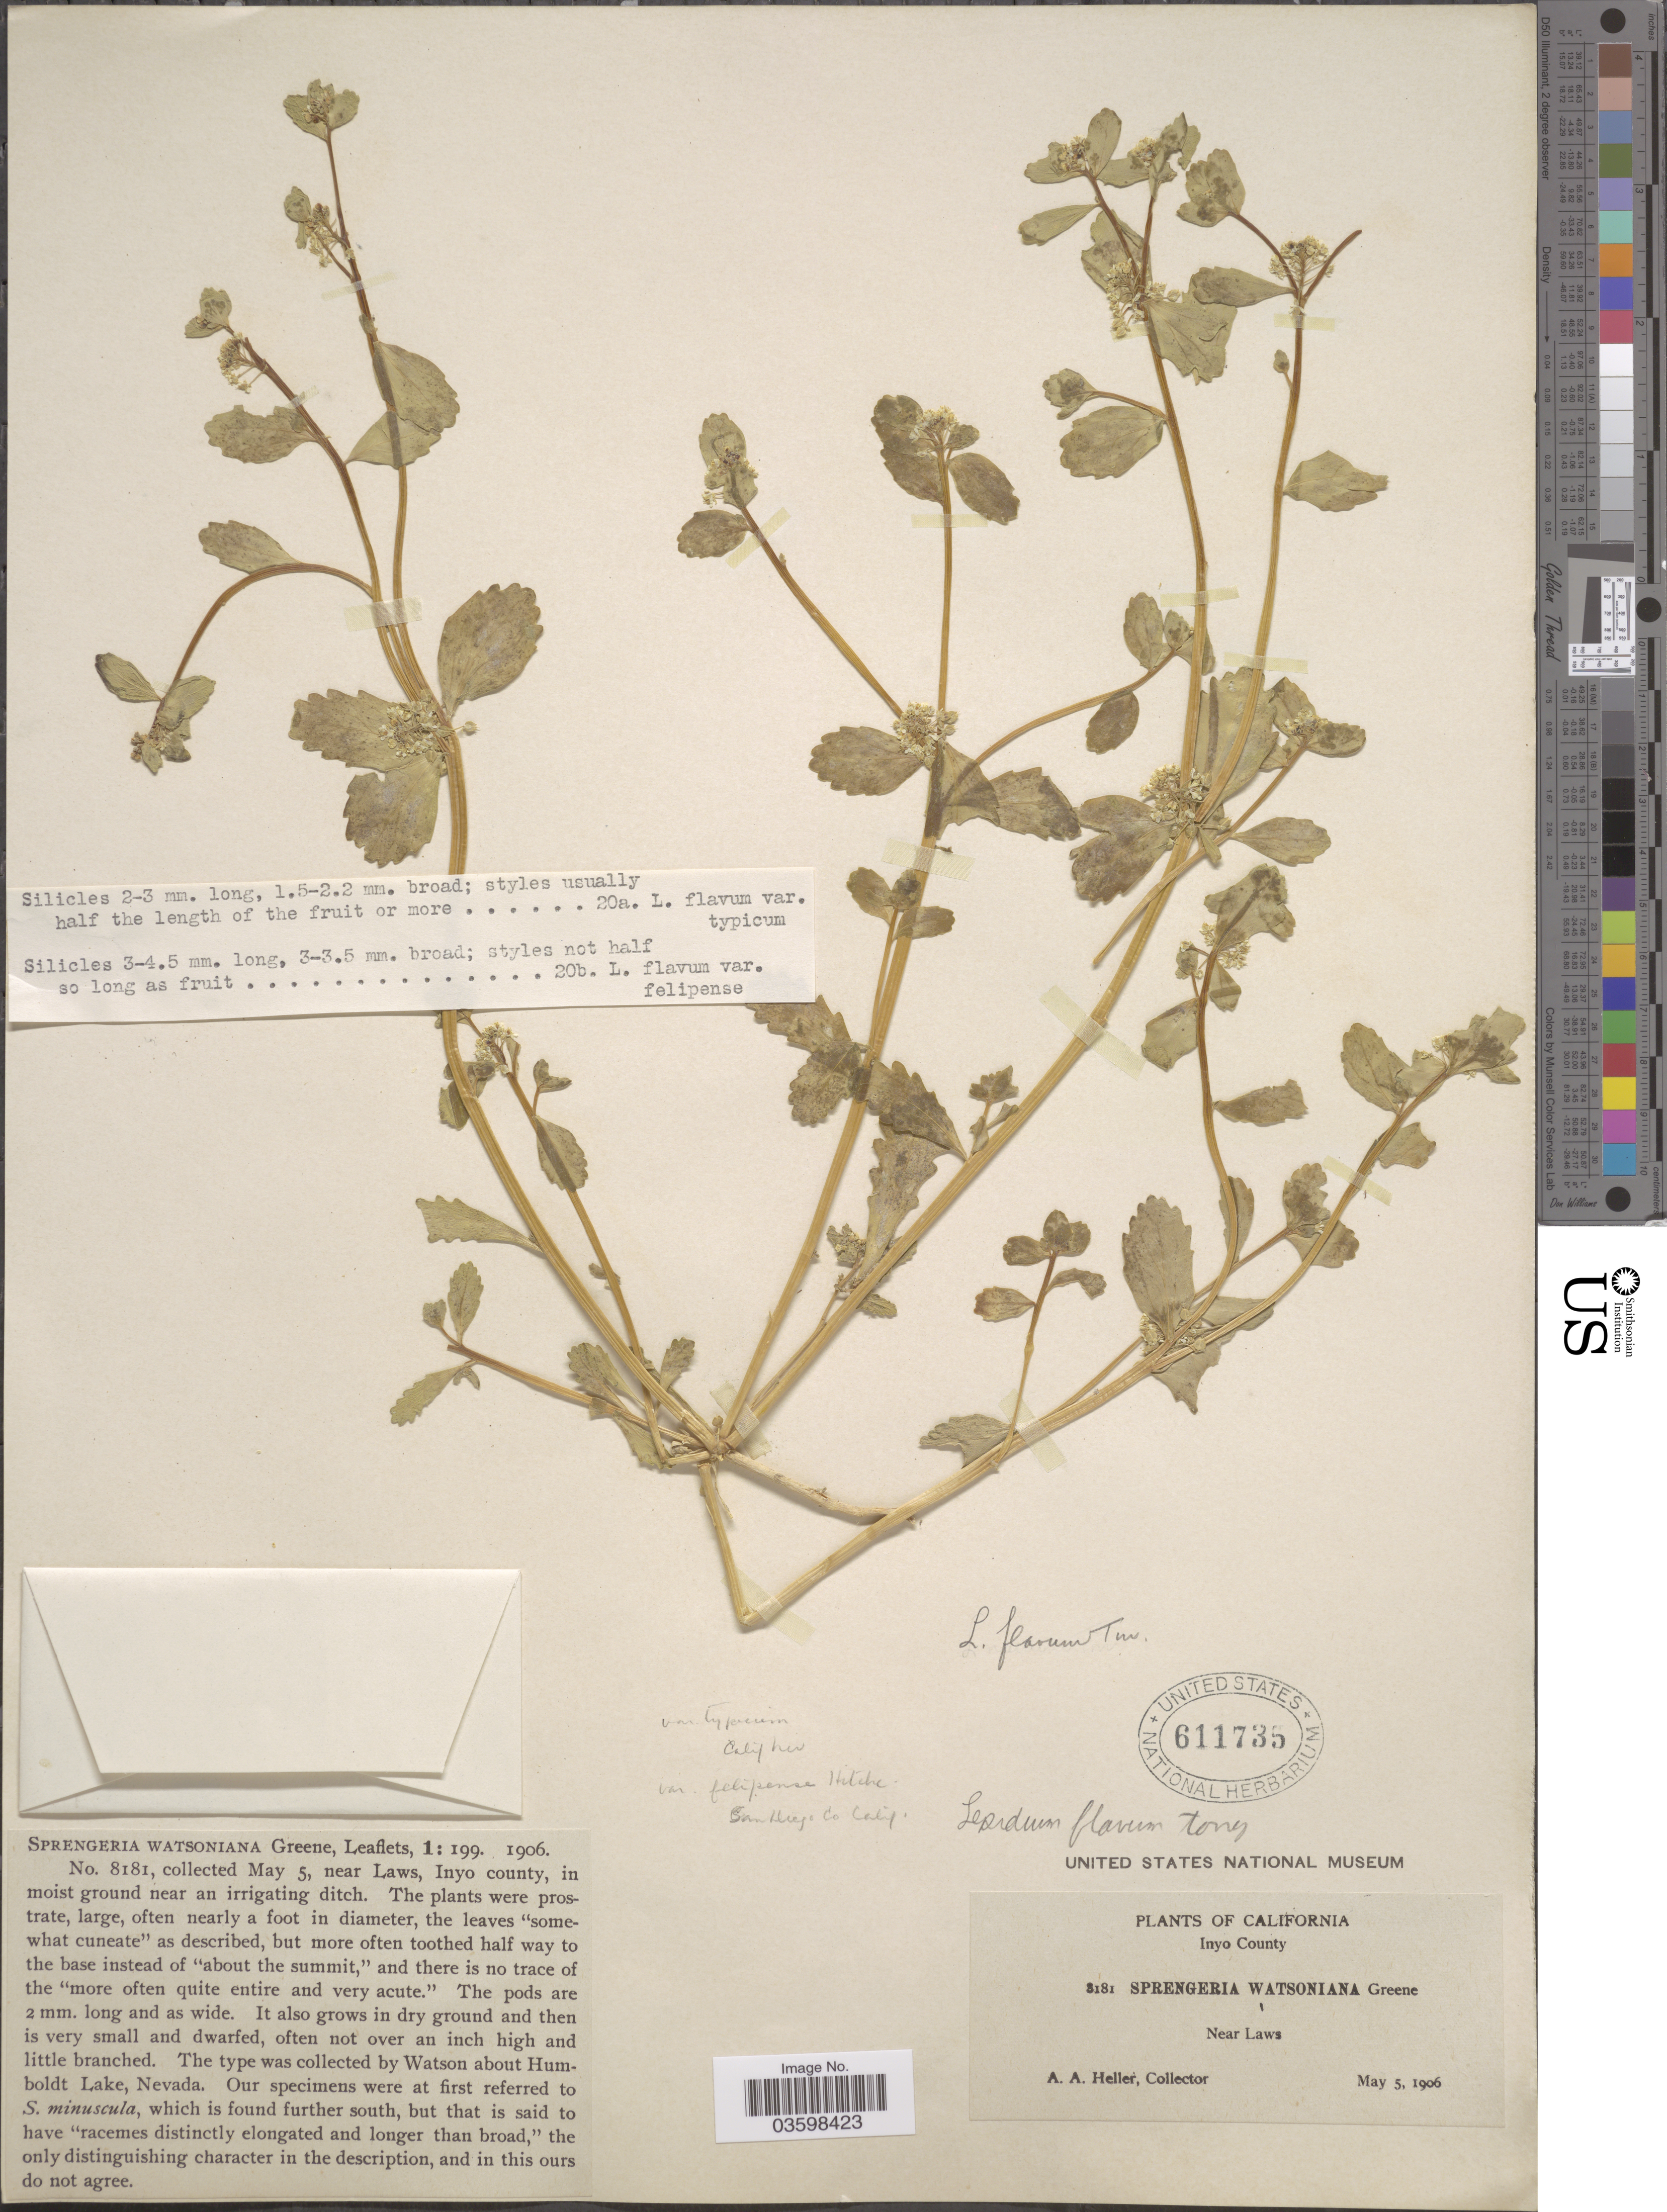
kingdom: Plantae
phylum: Tracheophyta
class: Magnoliopsida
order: Brassicales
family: Brassicaceae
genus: Lepidium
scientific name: Lepidium flavum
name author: Torr.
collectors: A. A. Heller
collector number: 8181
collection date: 1906-05-05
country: United States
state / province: California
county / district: Inyo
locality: Inyo County. Near Laws.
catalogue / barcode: US 611735